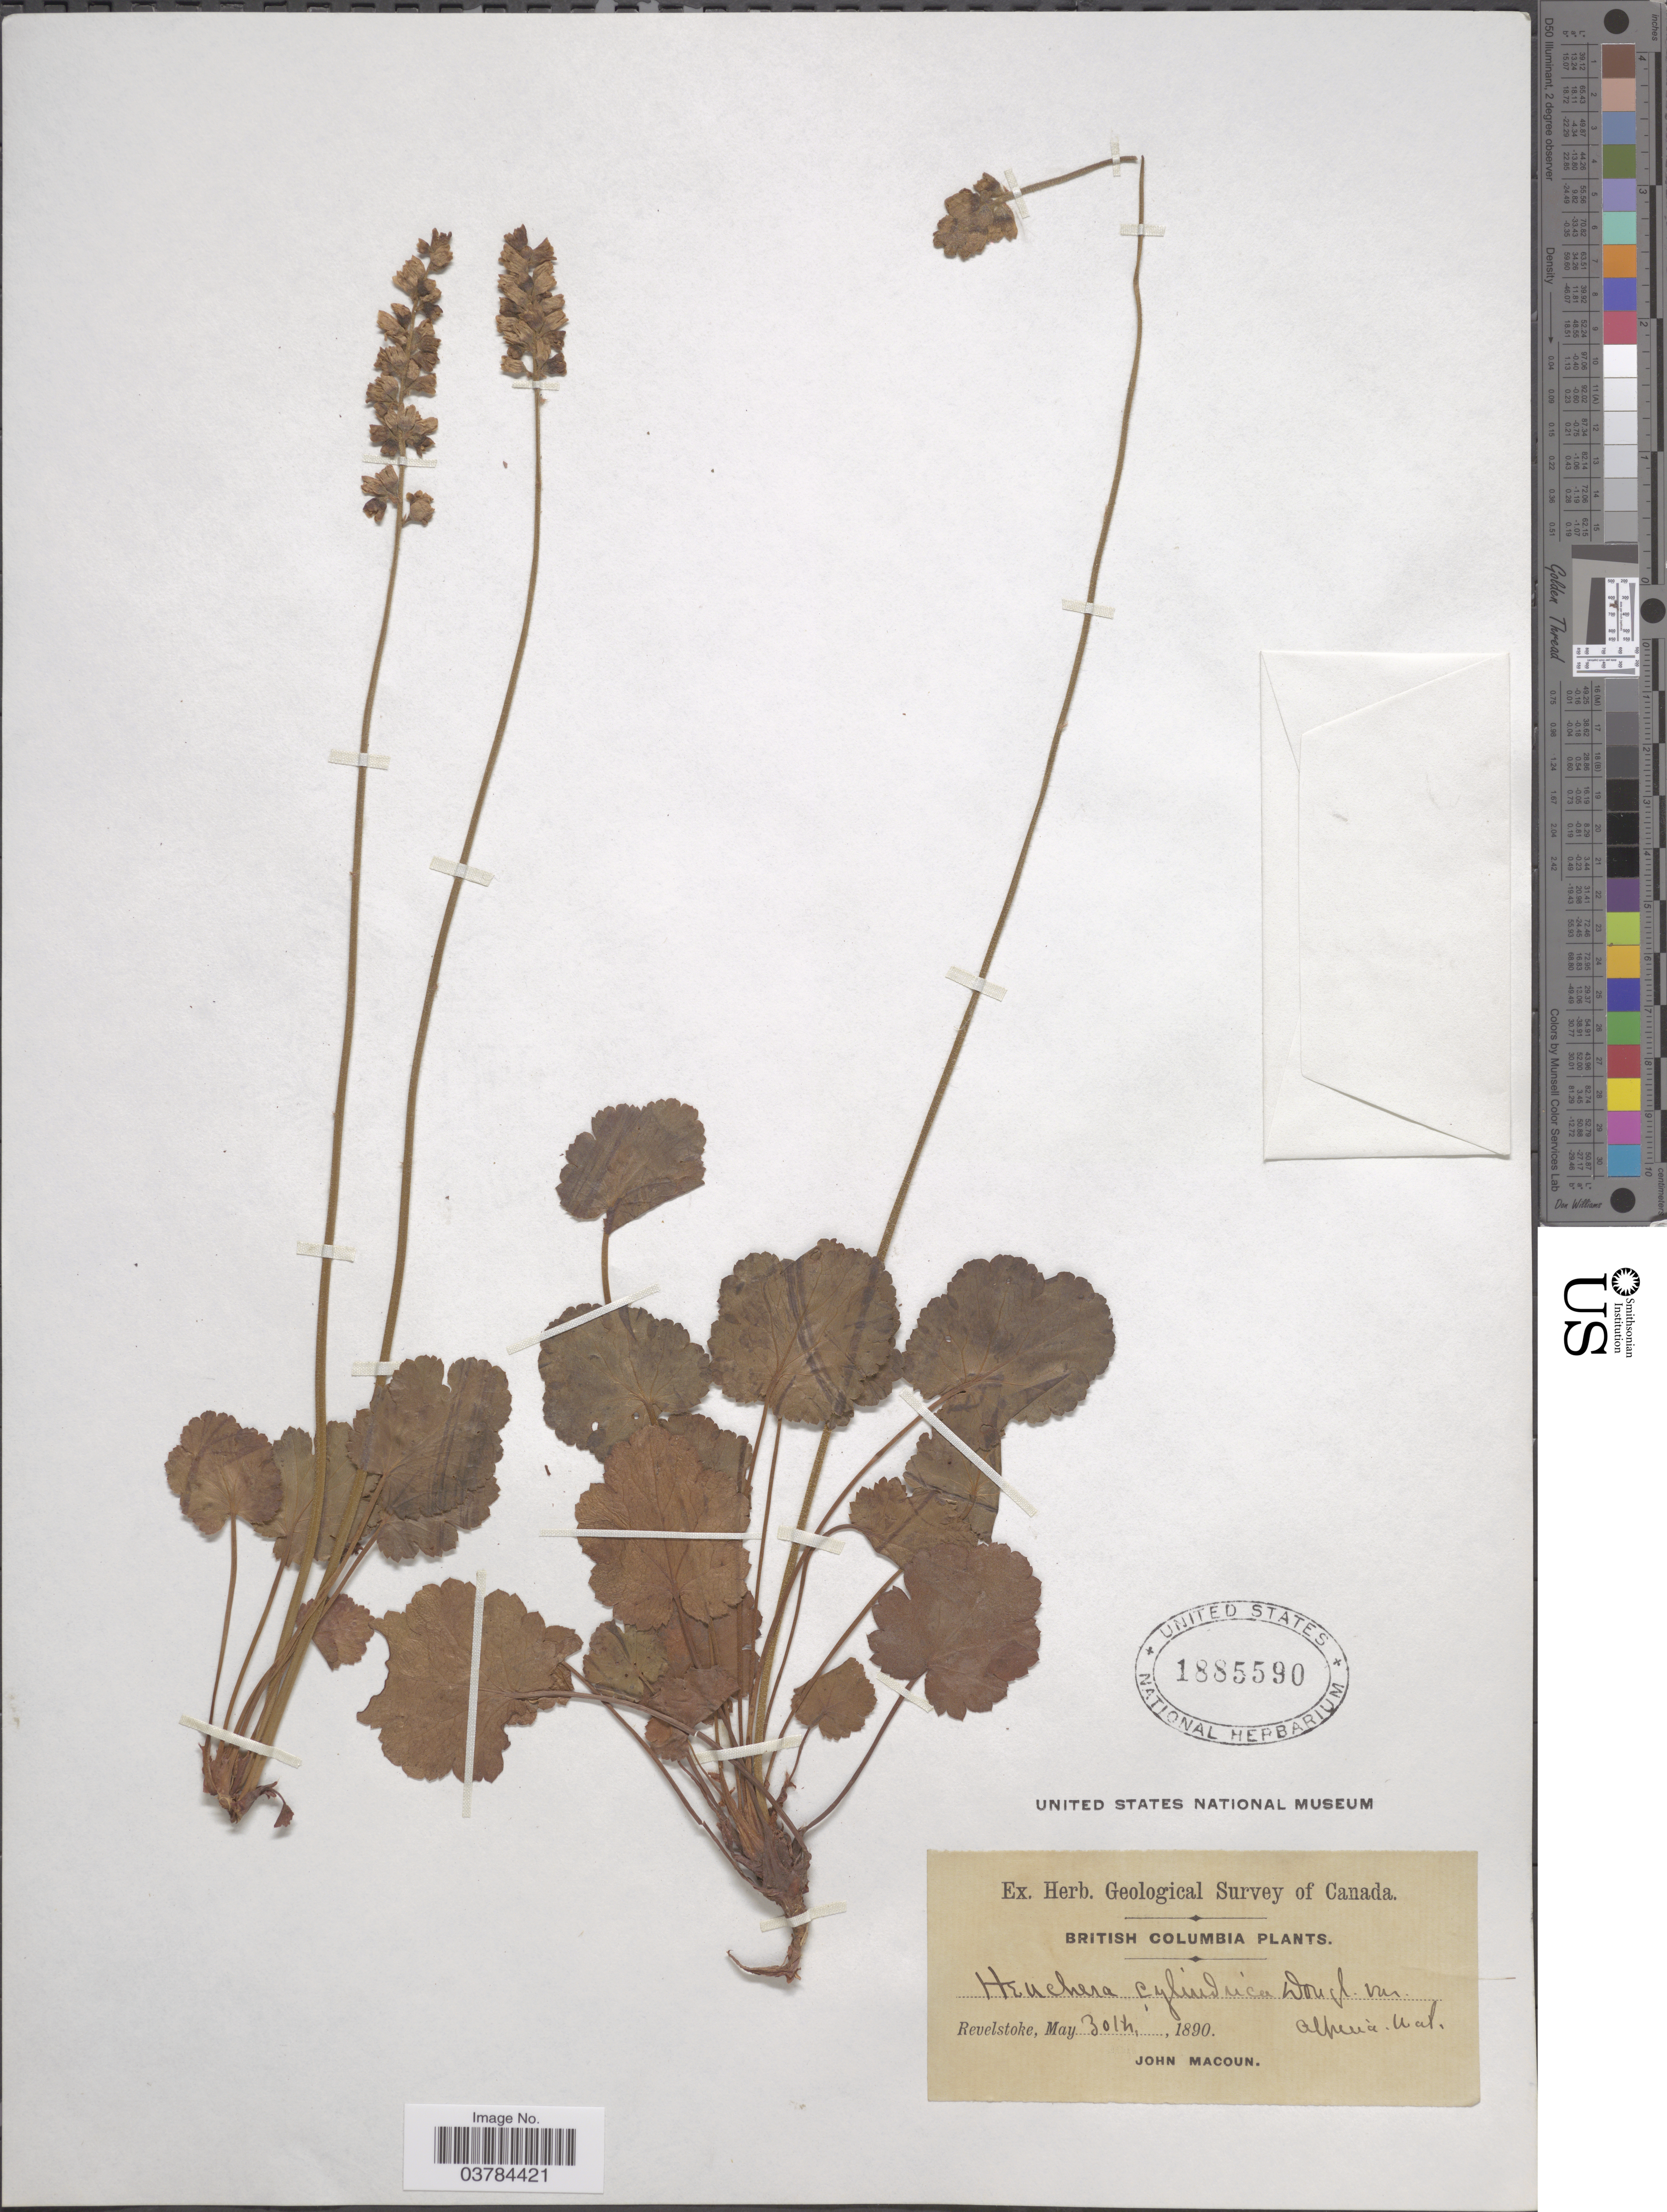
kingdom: Plantae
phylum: Tracheophyta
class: Magnoliopsida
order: Saxifragales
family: Saxifragaceae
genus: Heuchera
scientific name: Heuchera cylindrica var. cylindrica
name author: Douglas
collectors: J. Macoun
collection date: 1890-05-30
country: Canada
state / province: British Columbia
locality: Geological Survey of Canada. Revelstoke.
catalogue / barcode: US 1885590